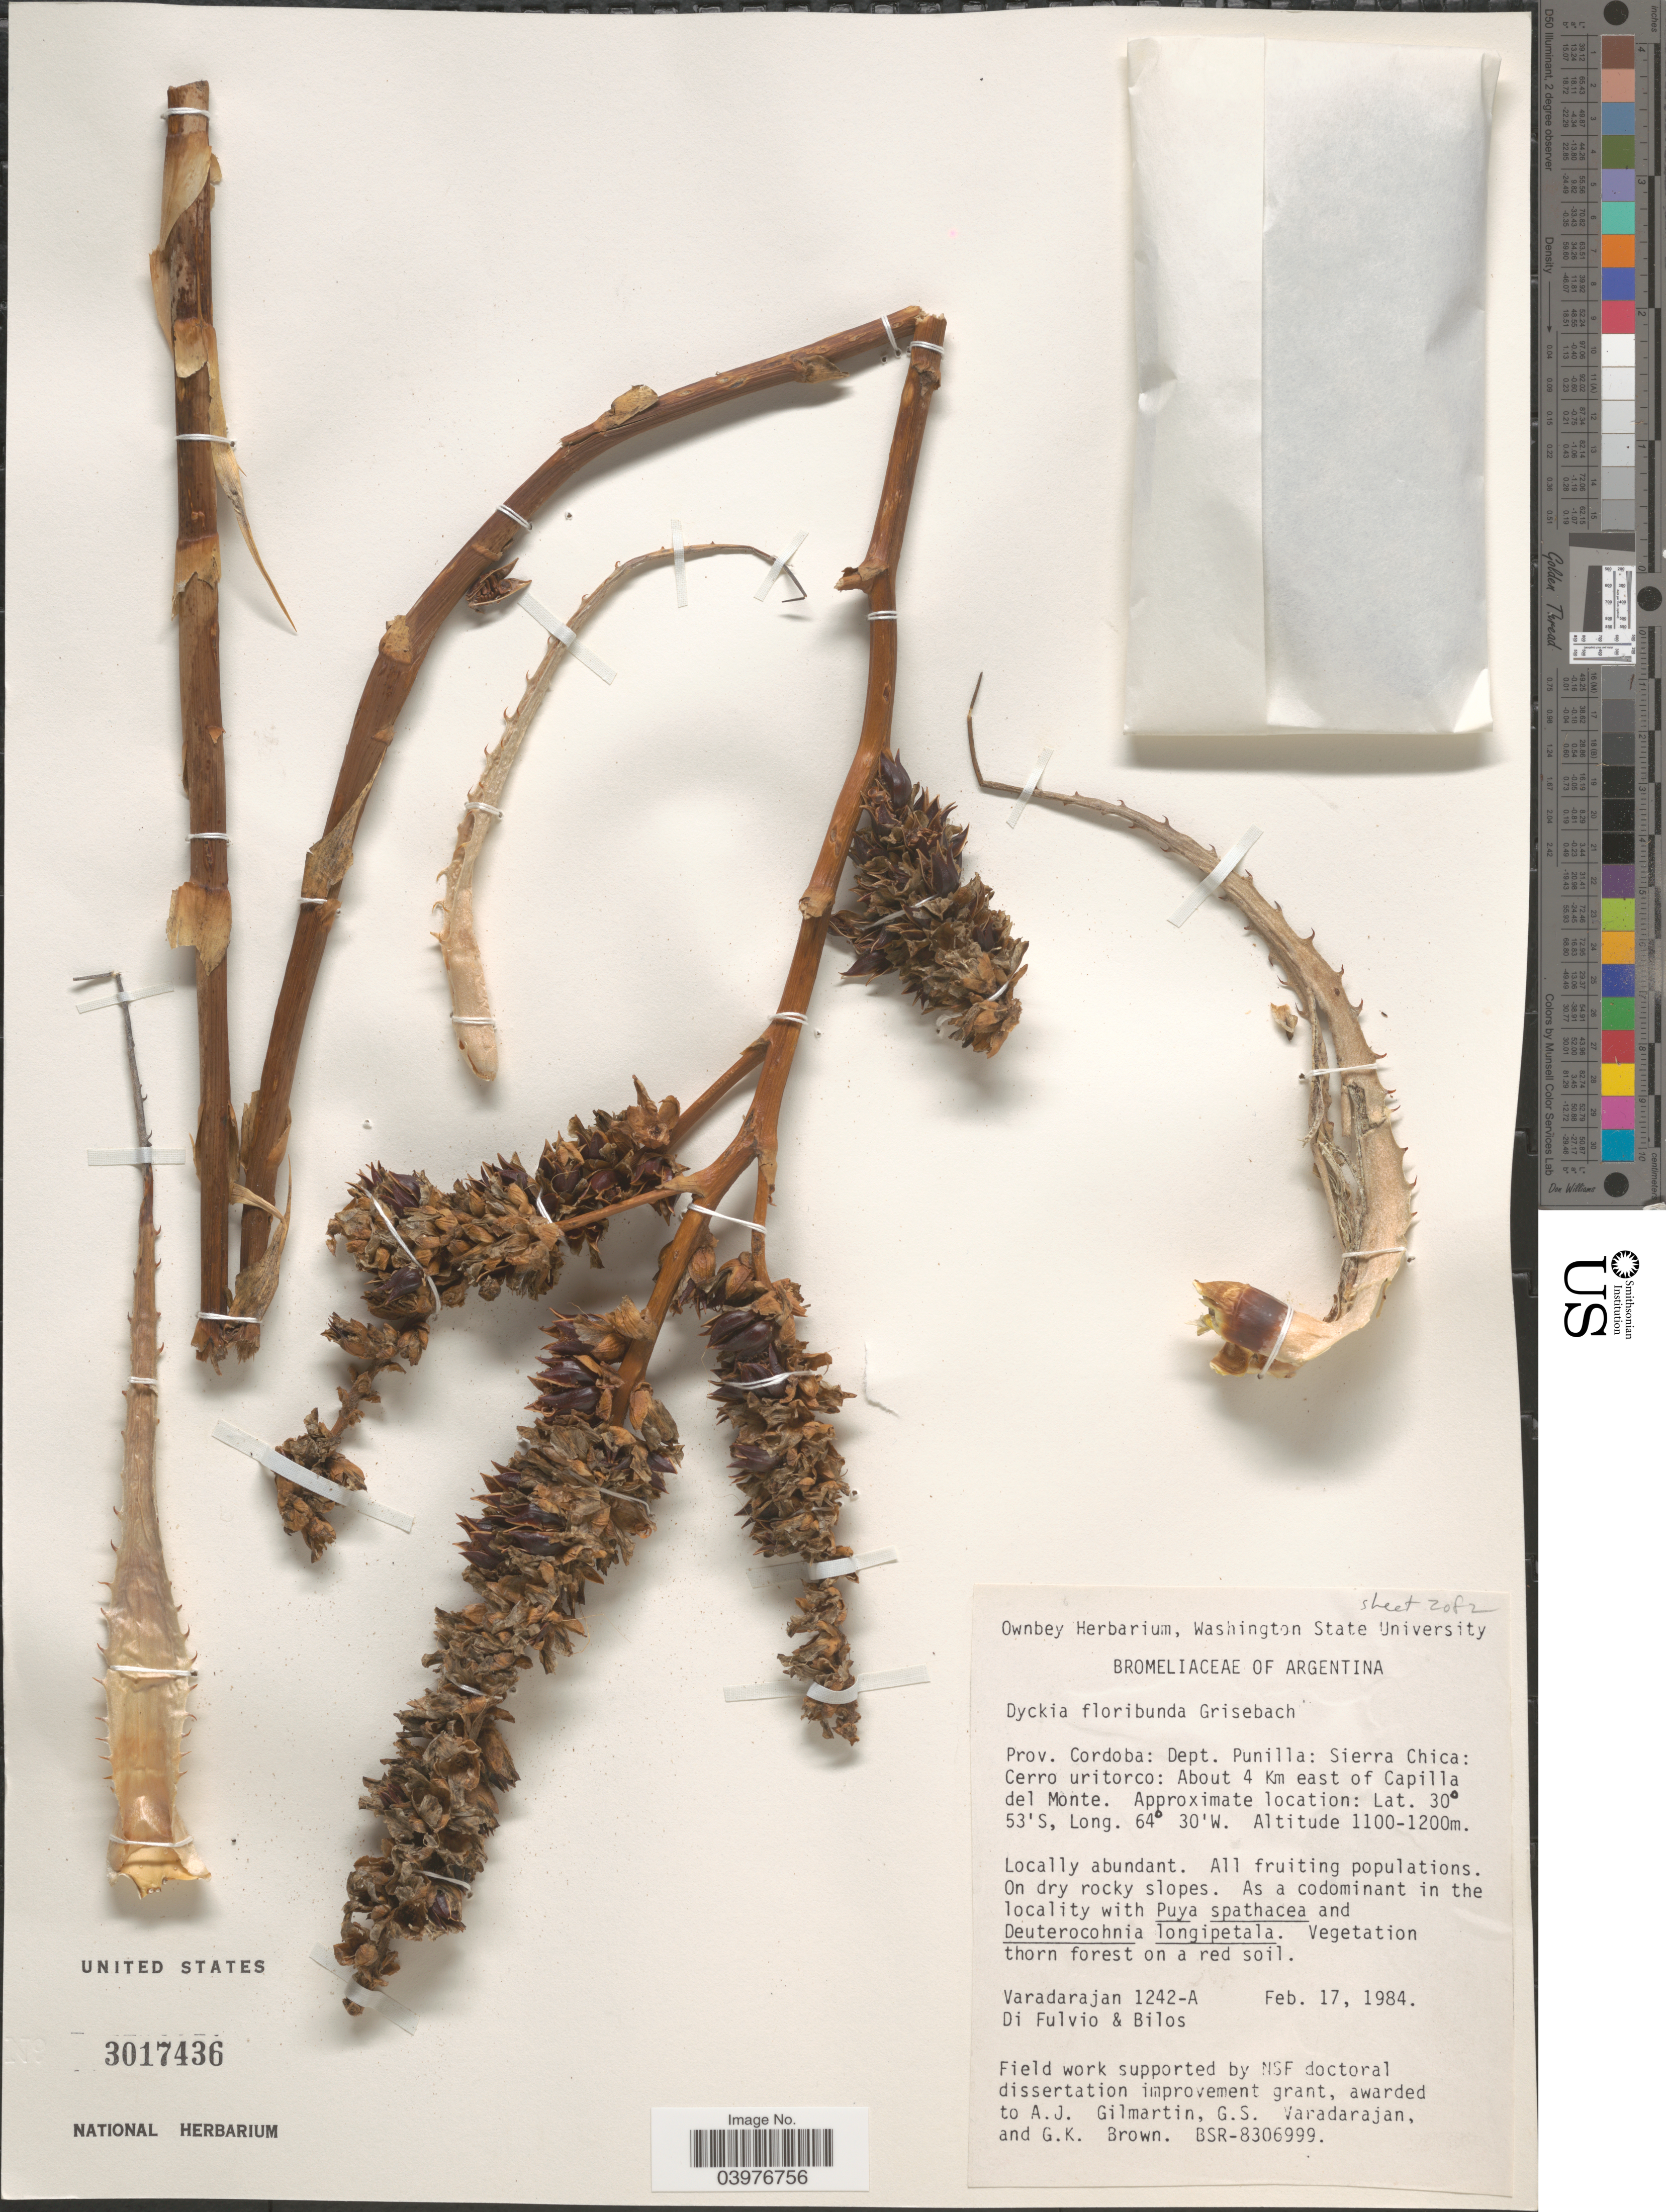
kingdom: Plantae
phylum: Tracheophyta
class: Liliopsida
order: Poales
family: Bromeliaceae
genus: Dyckia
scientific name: Dyckia floribunda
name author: Griseb.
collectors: G. S. Varadarajan, -. Di Fulvio & -. Bilos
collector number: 1242-A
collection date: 1984-02-17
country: Argentina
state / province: Cordoba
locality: Dept. Punilla: Sierra Chica: Cerro uritorco: About 4 Km east of Capilla del Monte.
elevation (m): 1100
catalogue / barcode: US 3017436